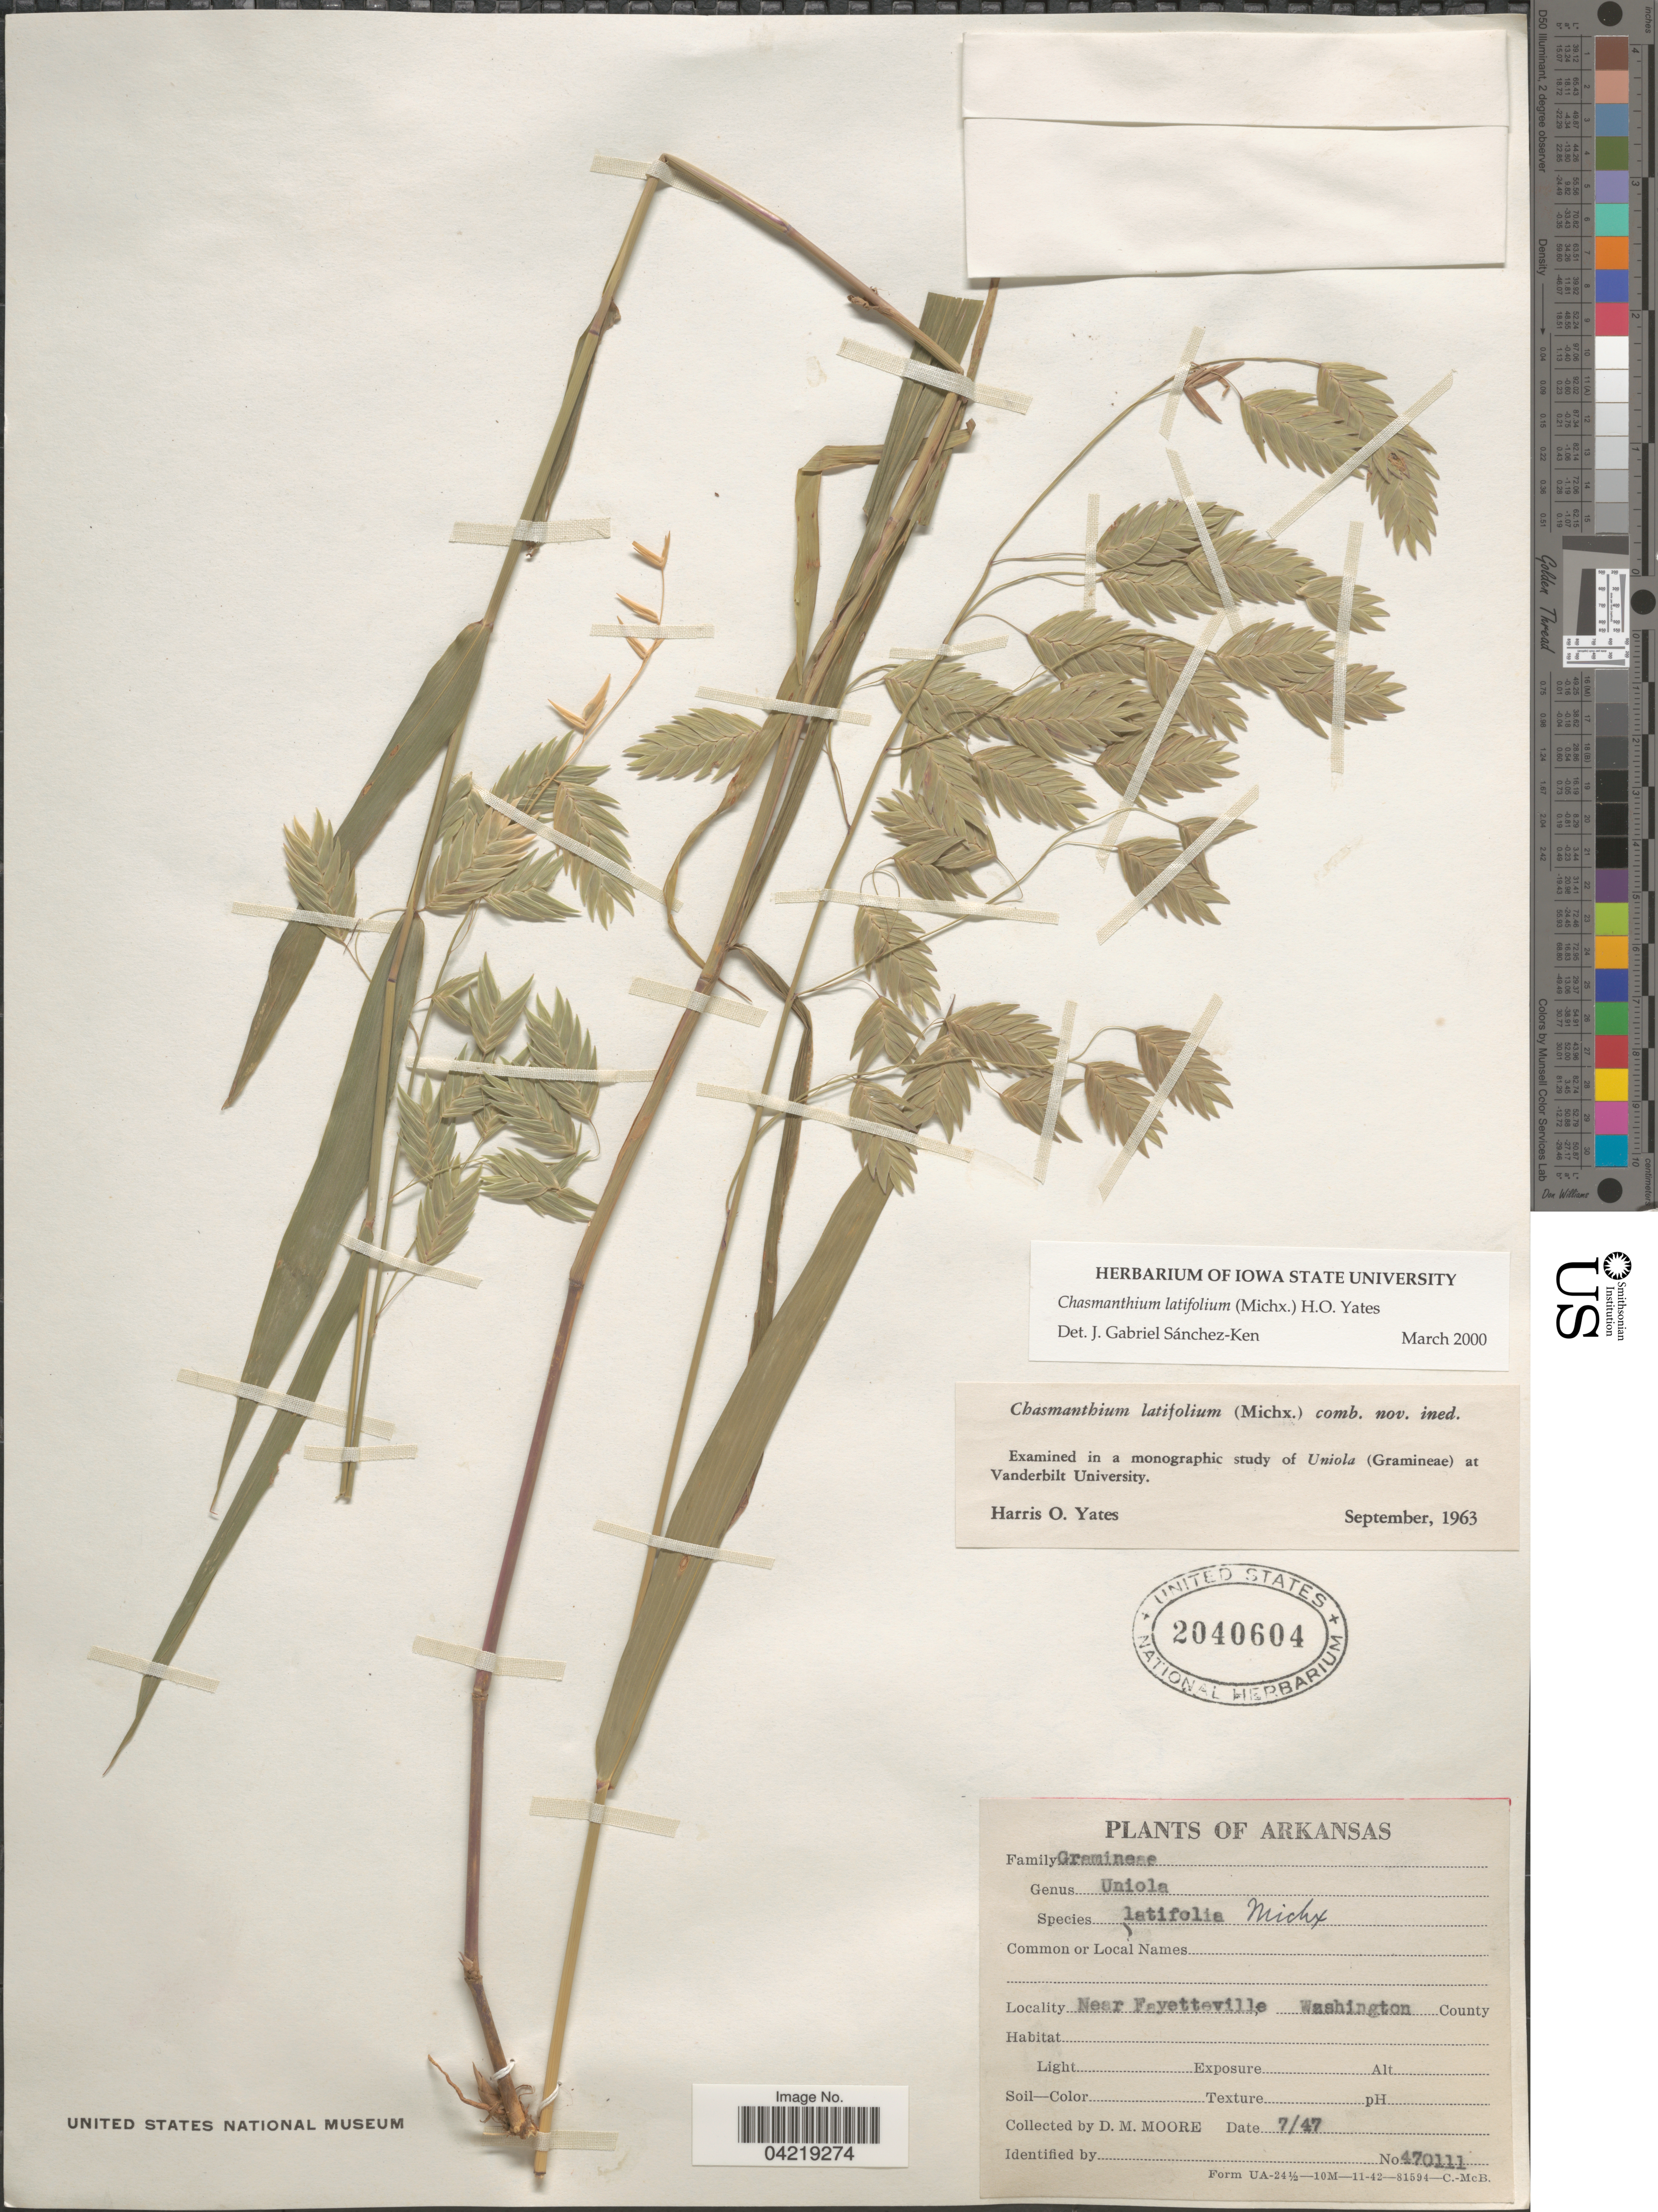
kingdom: Plantae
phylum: Tracheophyta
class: Liliopsida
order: Poales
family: Poaceae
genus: Chasmanthium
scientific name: Chasmanthium latifolium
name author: (Michx.) H.O. Yates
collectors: D. Moore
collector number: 470111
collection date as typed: Transcribed d/m/y: /7/47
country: United States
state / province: Arkansas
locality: Near Fayetteville. Washington County.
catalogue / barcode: US 2040604